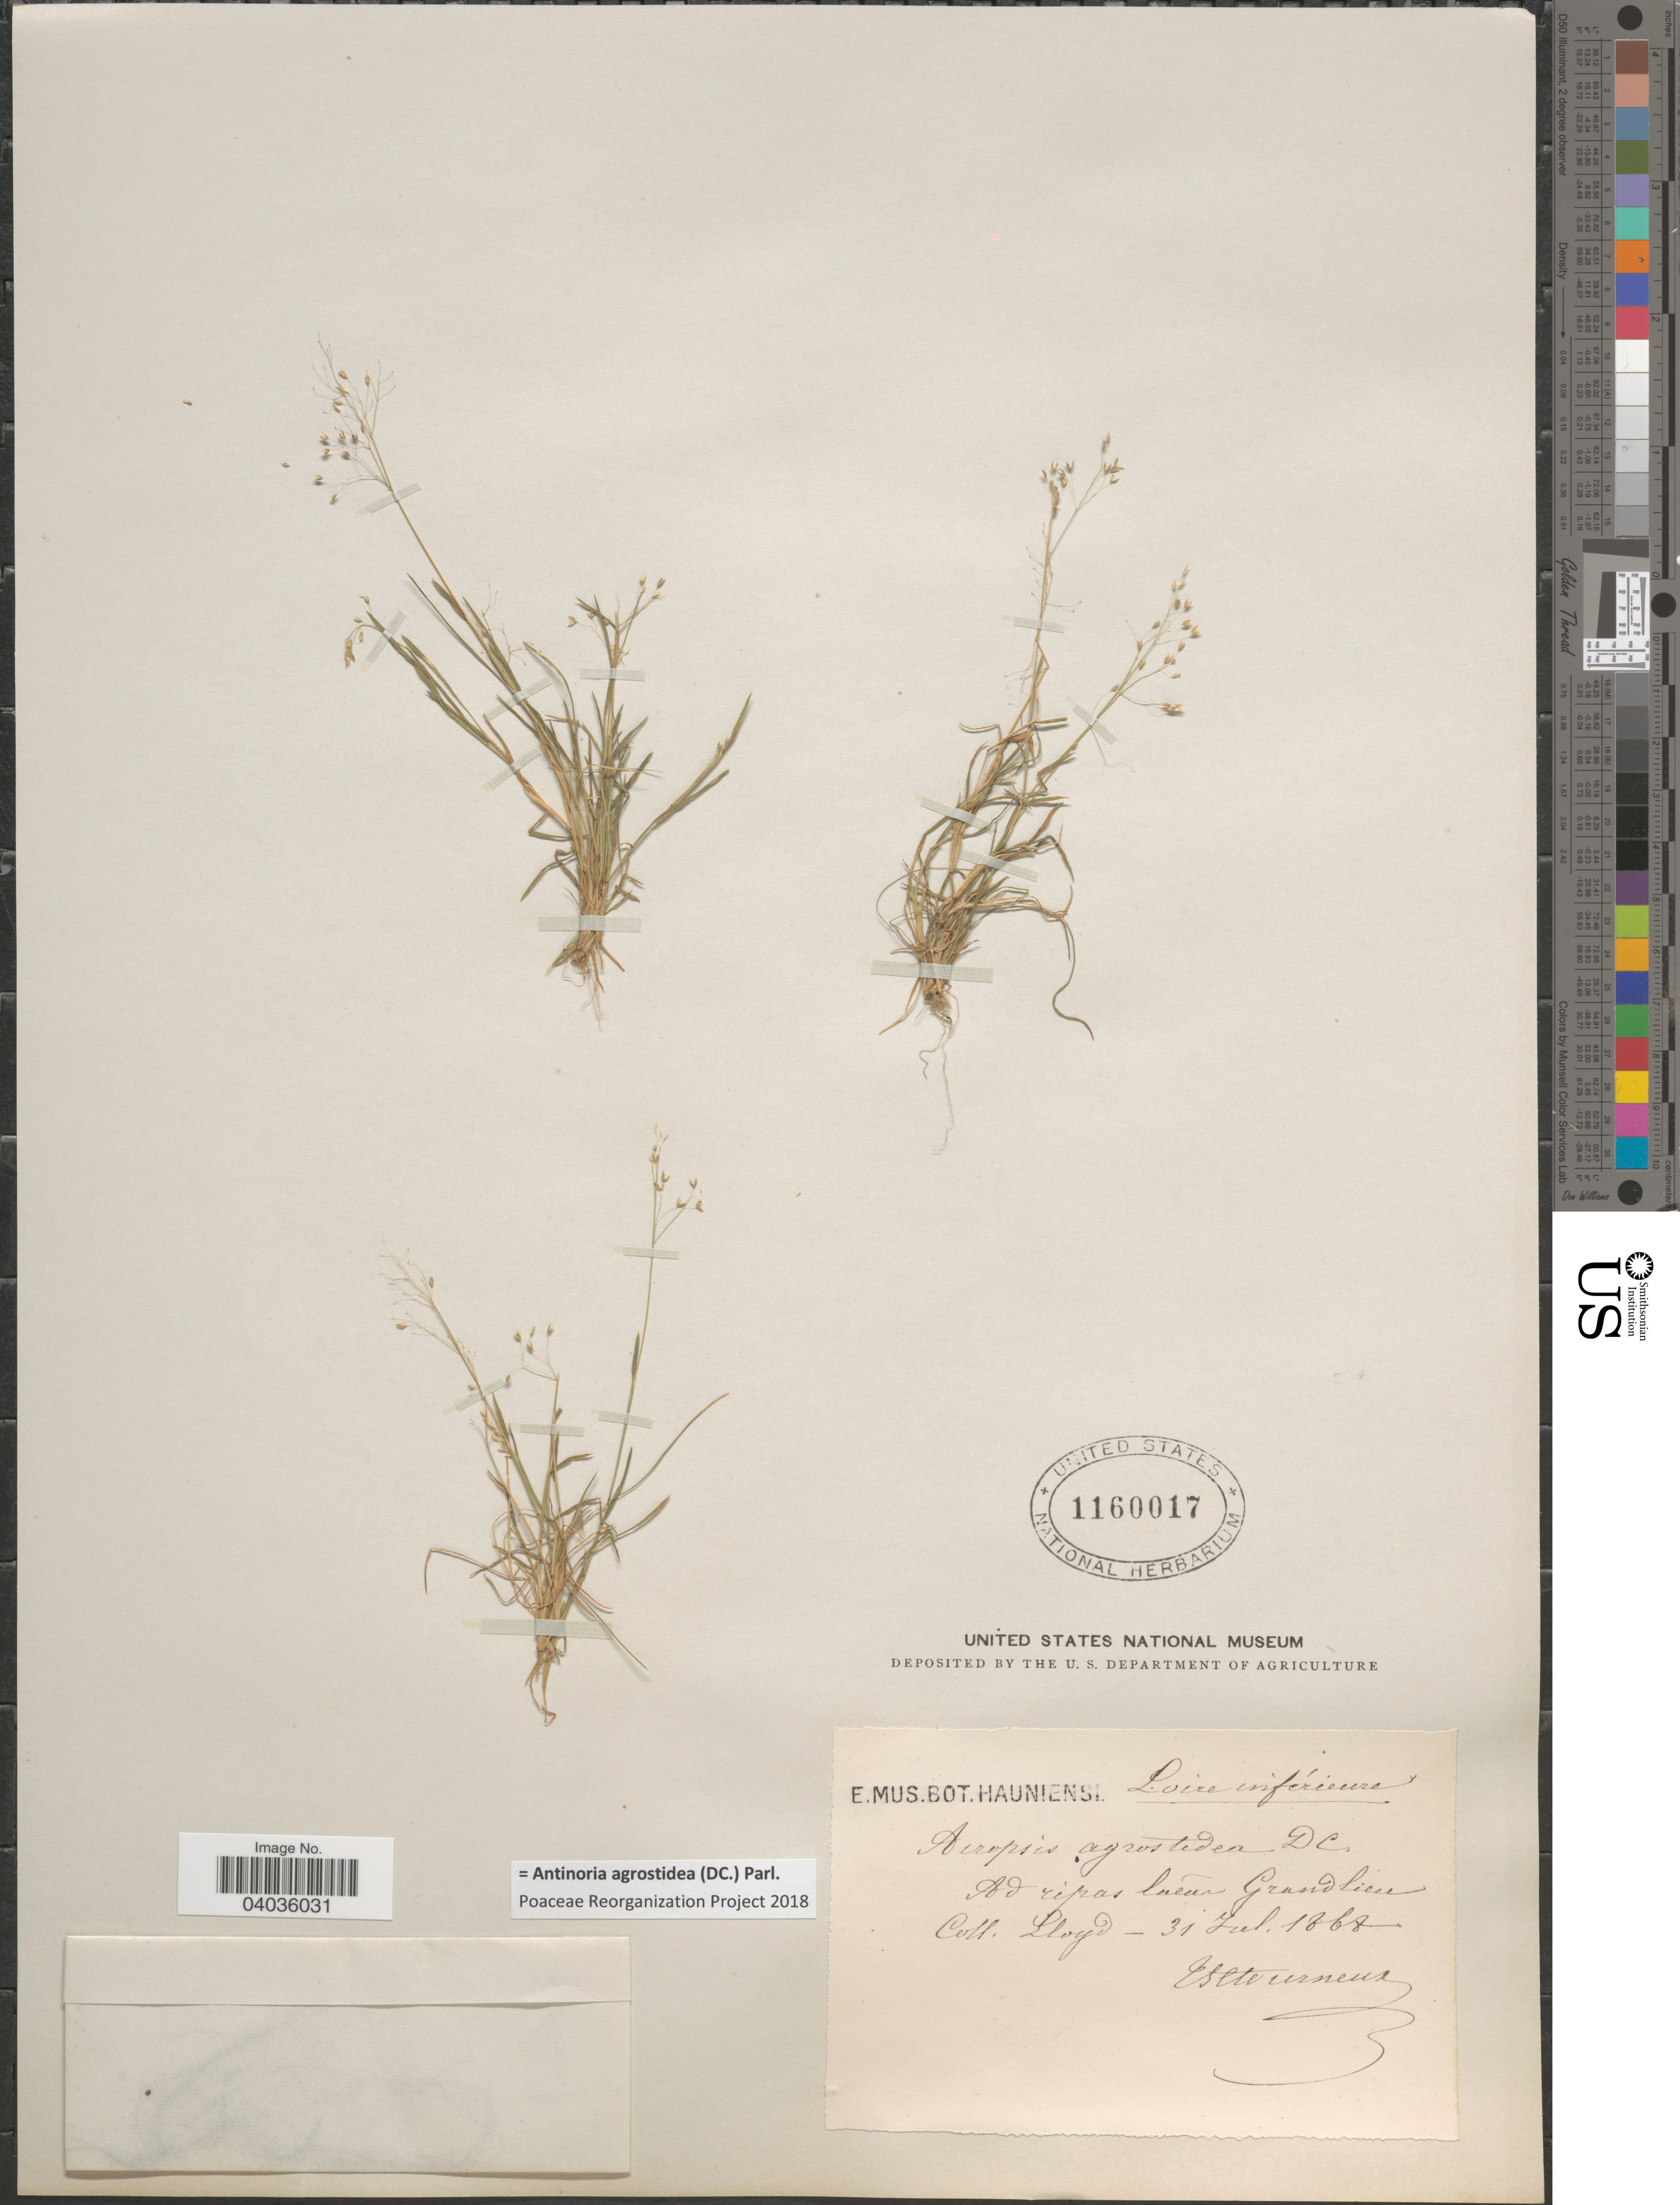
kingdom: Plantae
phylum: Tracheophyta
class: Liliopsida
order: Poales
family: Poaceae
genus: Antinoria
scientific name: Antinoria agrostidea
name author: (DC.) Parl.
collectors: -- Lloyd & Esttourneux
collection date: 1868-07-31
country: France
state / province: Pays de la Loire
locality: Loire inférieurs. Ad ripas lieux Grandlieu.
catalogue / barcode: US 1160017